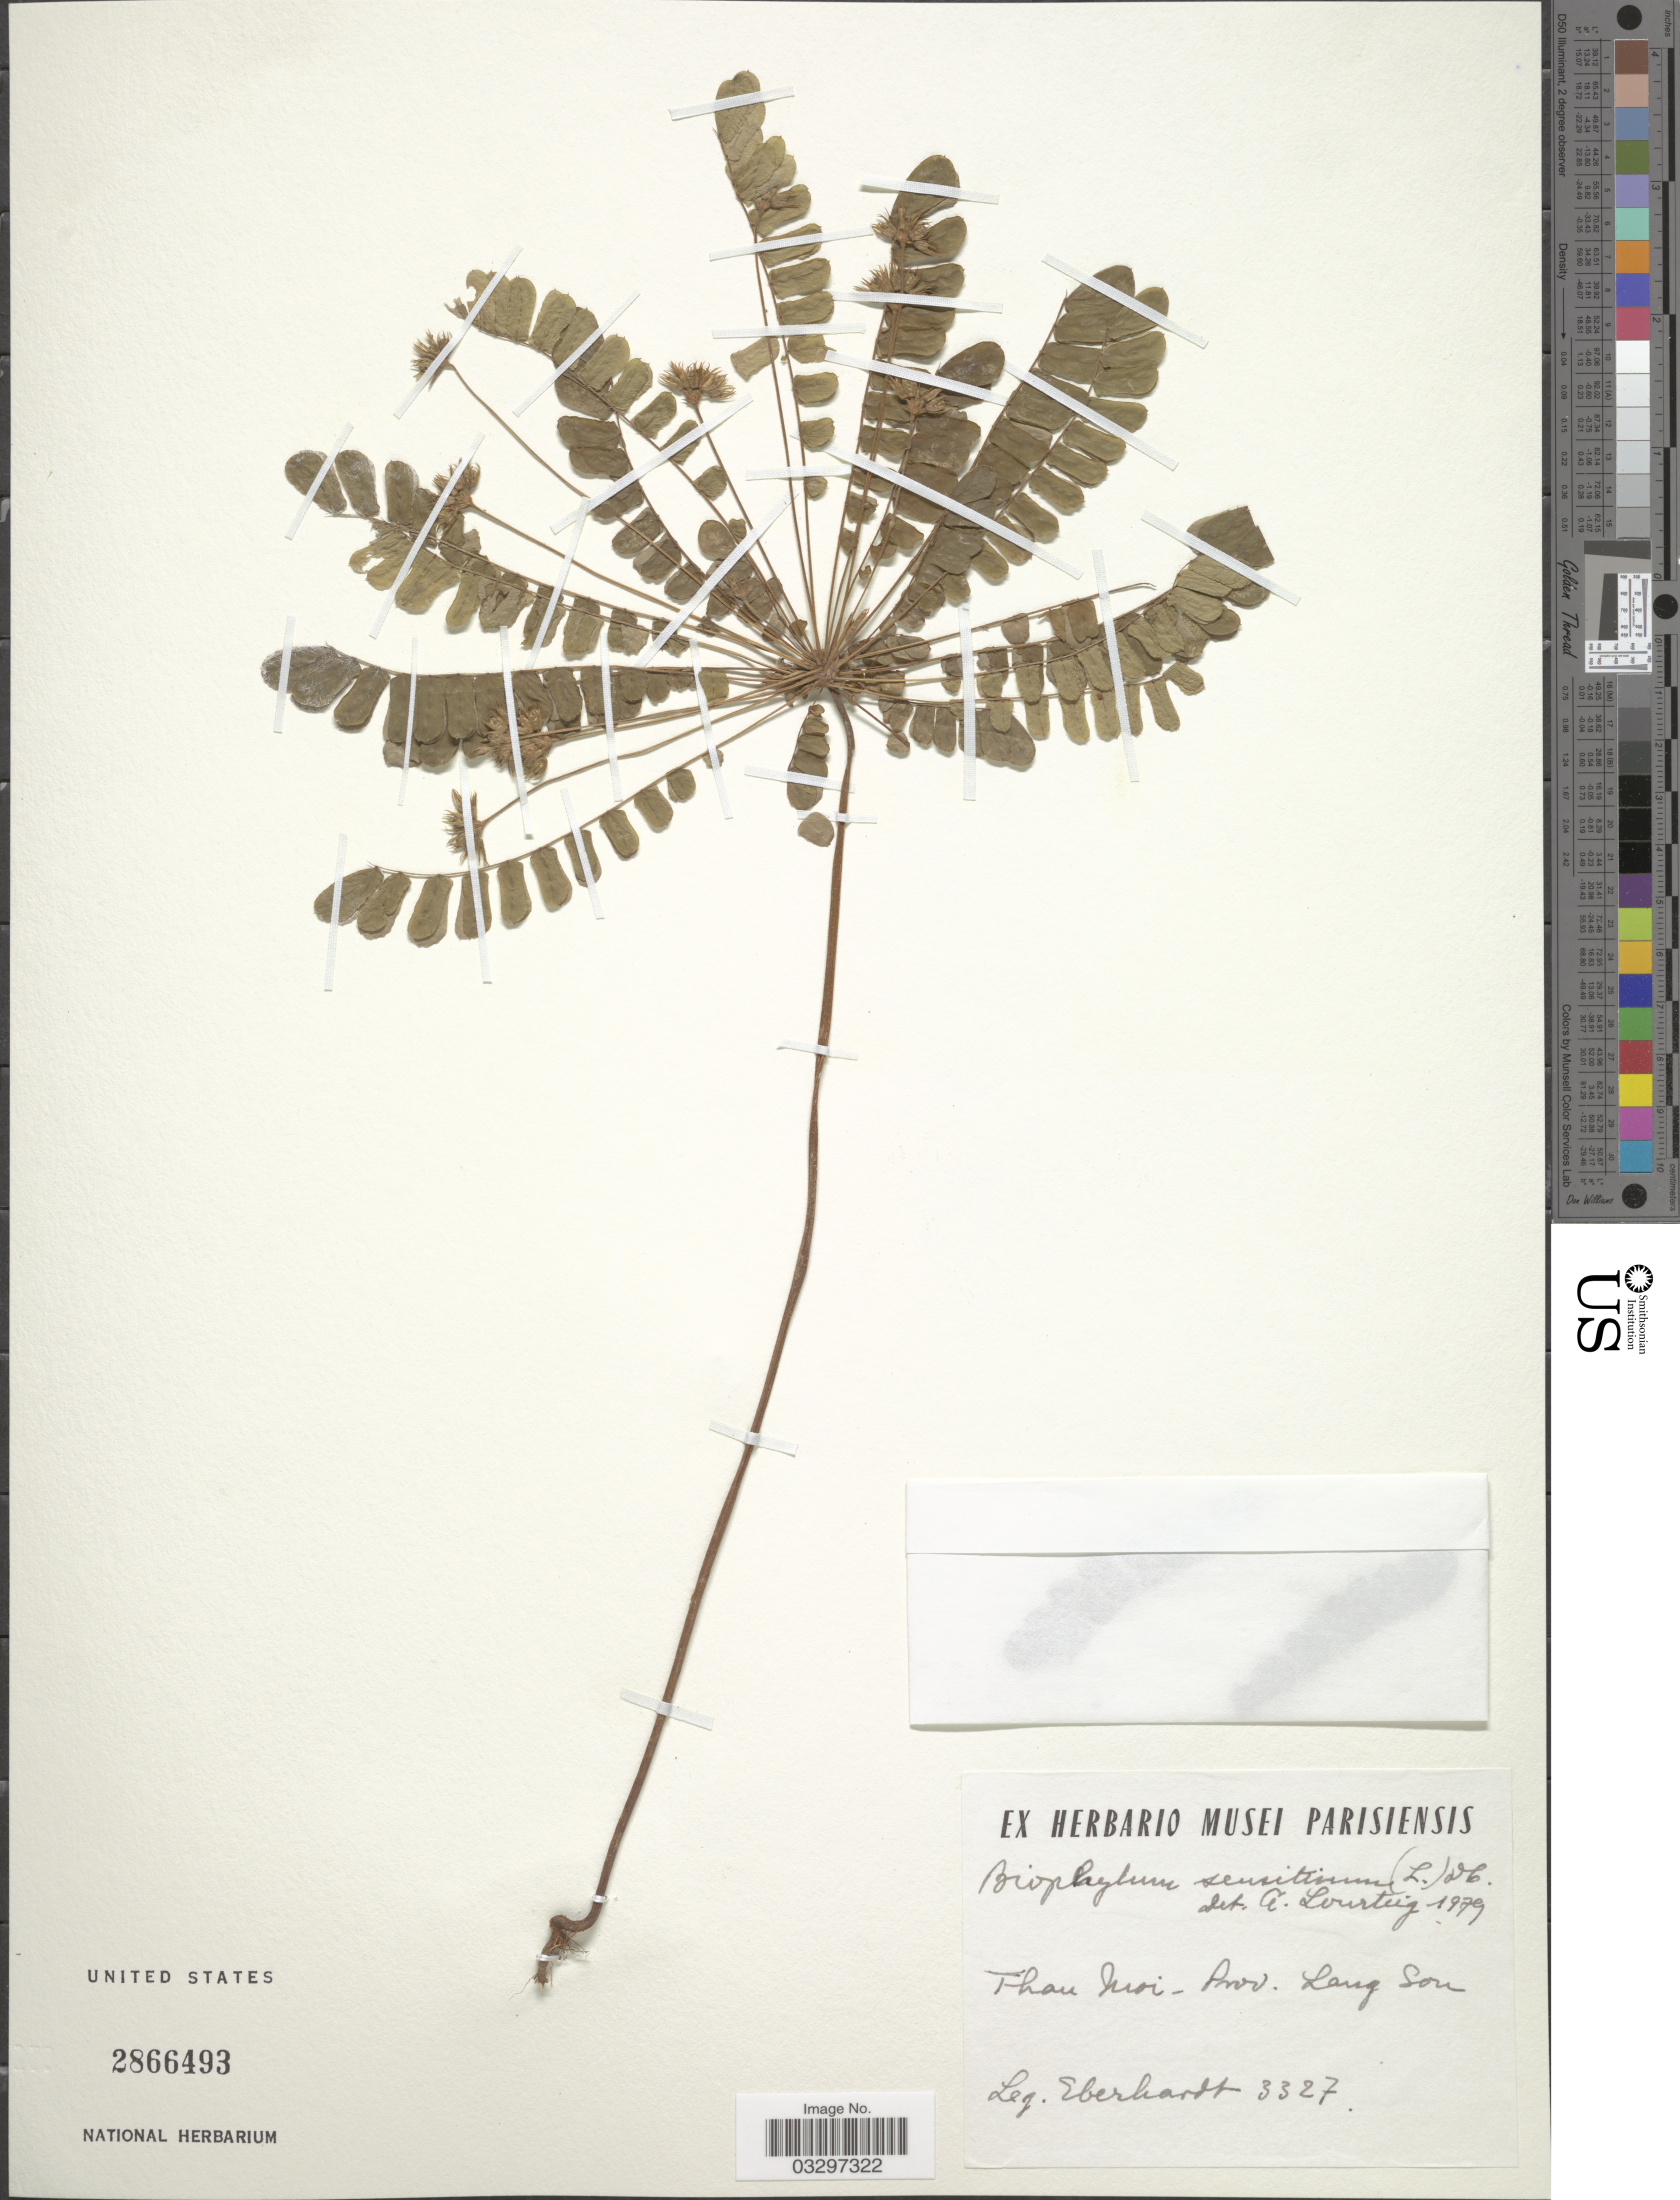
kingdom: Plantae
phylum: Tracheophyta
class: Magnoliopsida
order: Oxalidales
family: Oxalidaceae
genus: Biophytum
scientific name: Biophytum sensitivum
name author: (L.) DC.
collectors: Eberhardt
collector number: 3327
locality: Than Moi [interpreted]- Prov. Lang Son.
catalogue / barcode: US 2866493